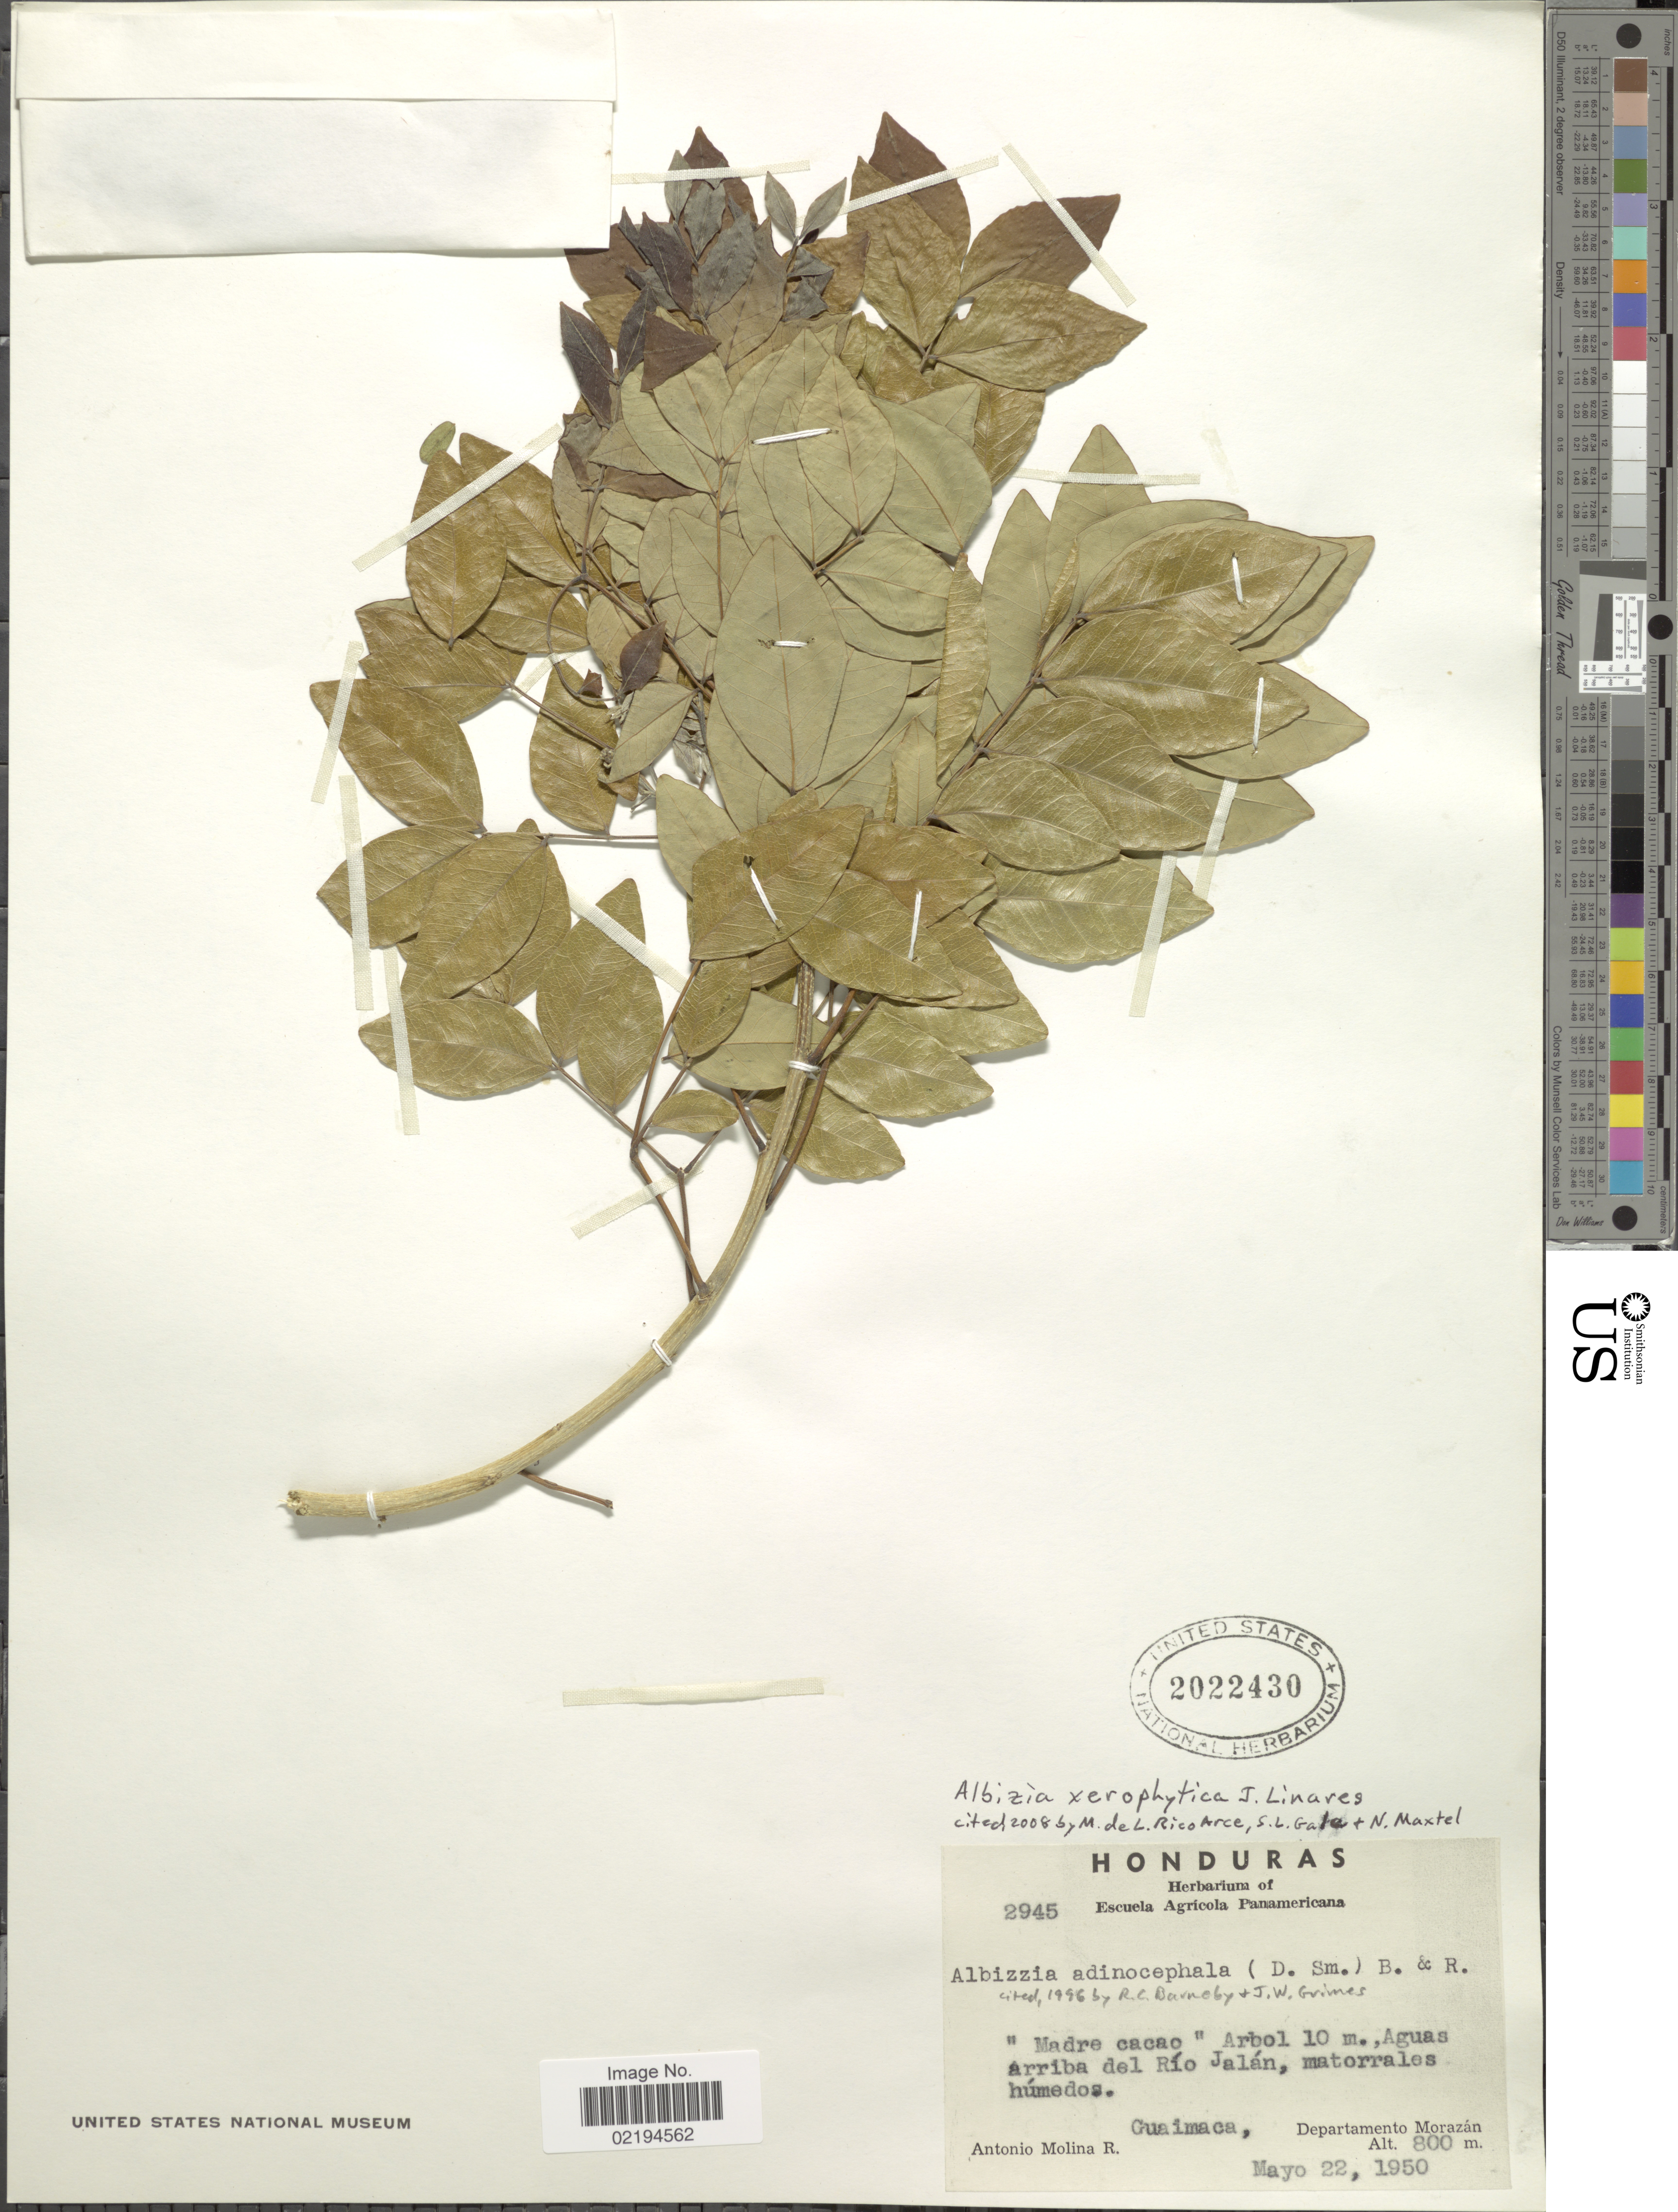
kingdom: Plantae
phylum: Tracheophyta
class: Magnoliopsida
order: Fabales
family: Fabaceae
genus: Pseudalbizzia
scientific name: Pseudalbizzia adinocephala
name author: (Donn. Sm.) Koenen & Duno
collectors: A. Molina R.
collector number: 2945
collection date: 1950-05-22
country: Honduras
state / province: Fco. Morazán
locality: Aguas arriba del Rio Jalan, matorrales humedos, Guaimaca.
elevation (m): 800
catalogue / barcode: US 2022430